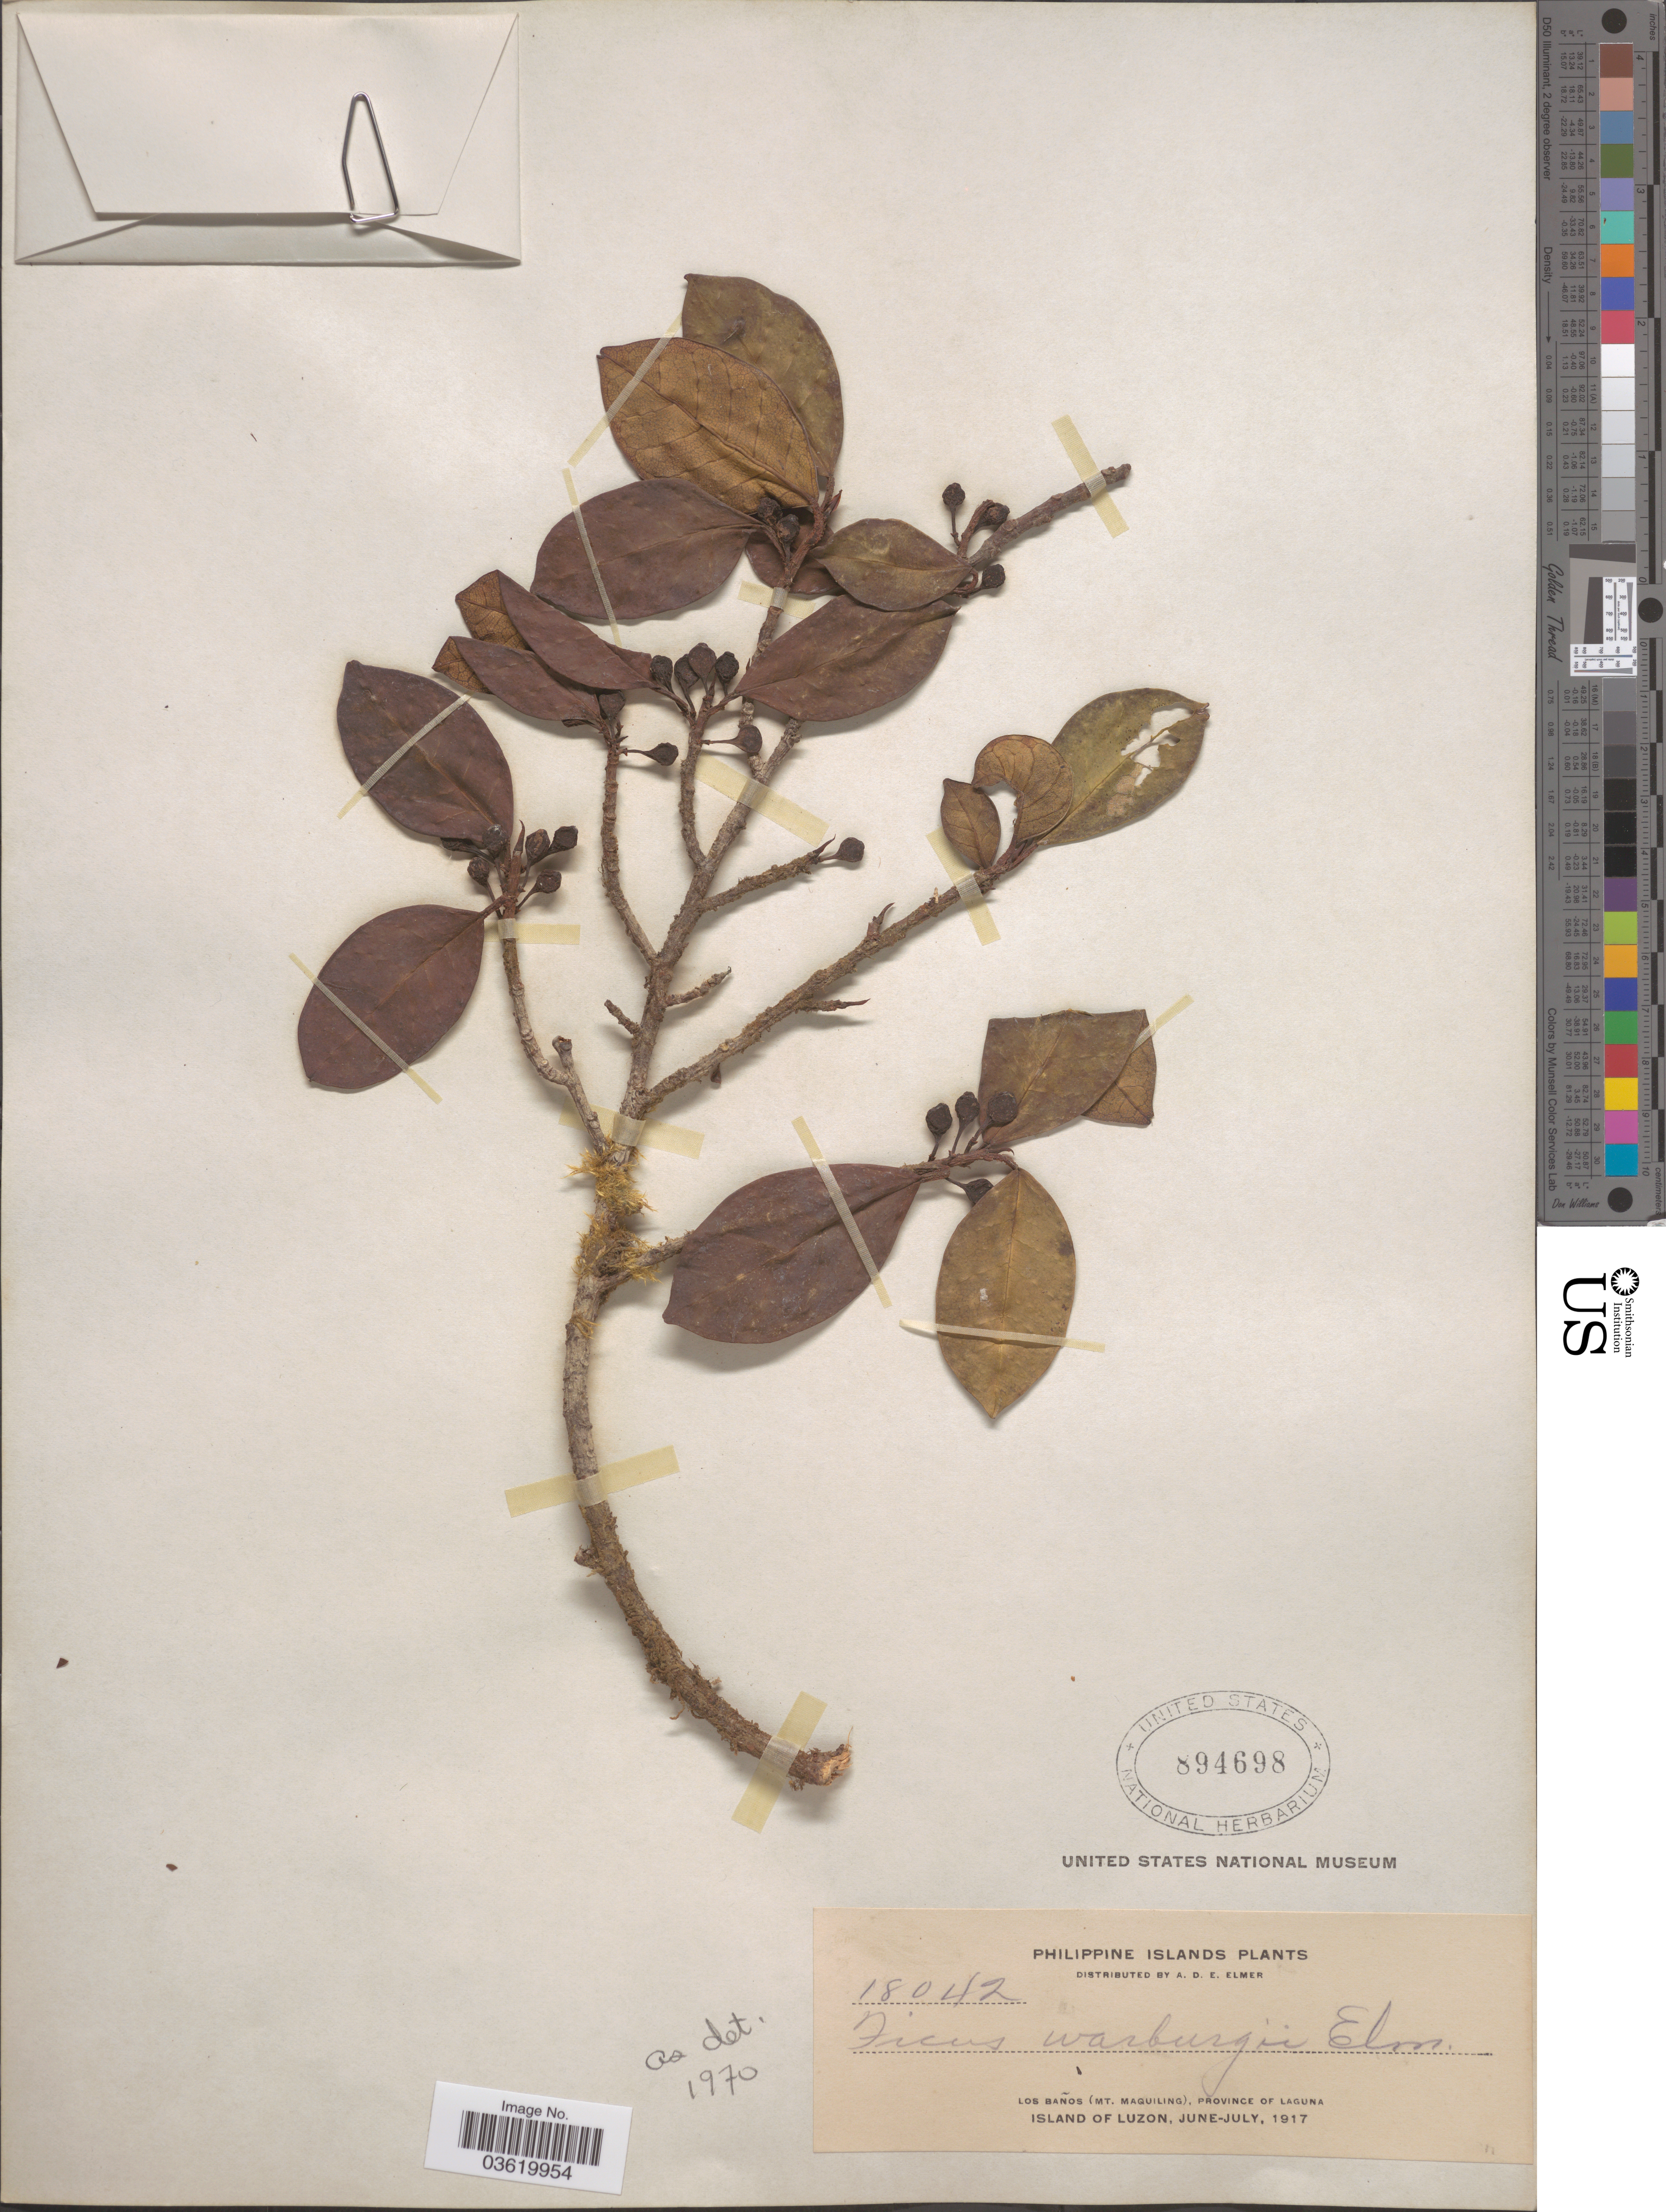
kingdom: Plantae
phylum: Tracheophyta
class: Magnoliopsida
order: Rosales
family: Moraceae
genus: Ficus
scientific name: Ficus warburgii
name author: Elmer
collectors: A. D. E. Elmer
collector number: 18042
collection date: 1917-06/1917-07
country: Philippines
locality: Philippine Islands. Los Baños (Mt. Maquiling), Province of Laguna. Island of Luzon.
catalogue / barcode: US 894698